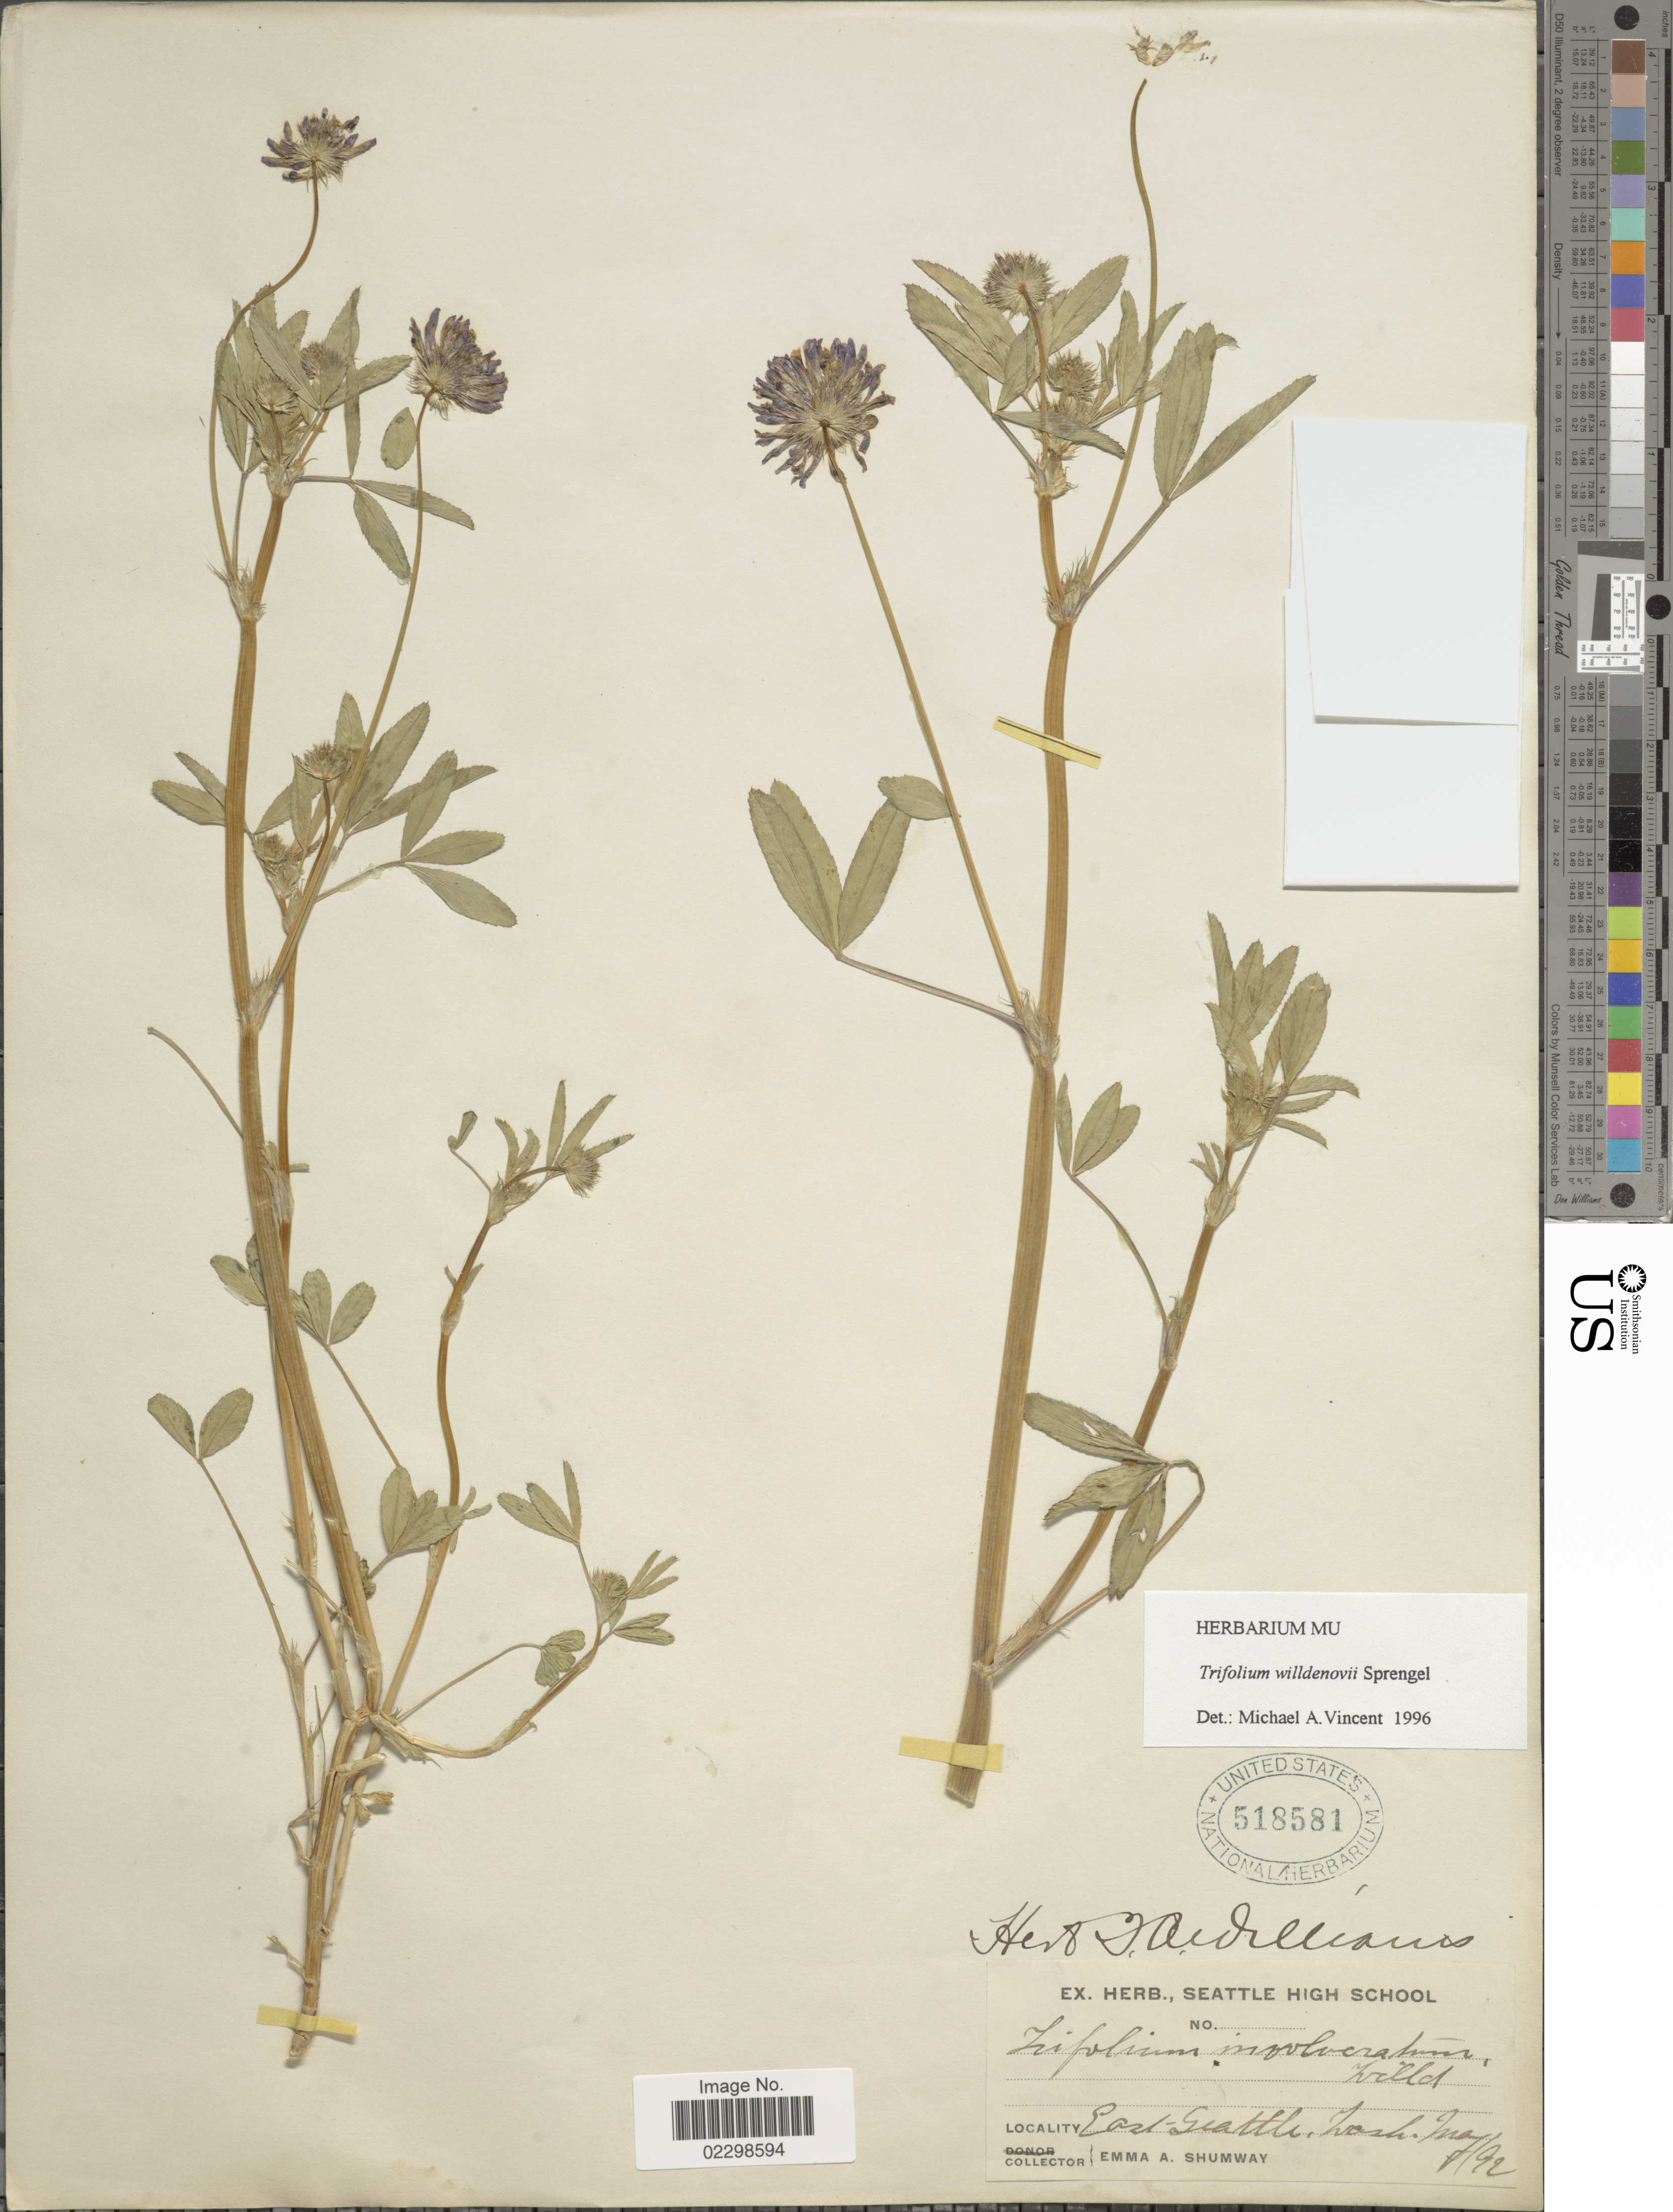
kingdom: Plantae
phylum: Tracheophyta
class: Magnoliopsida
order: Fabales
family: Fabaceae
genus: Trifolium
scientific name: Trifolium willdenovii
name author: Spreng.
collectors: E. Shumway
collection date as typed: Transcribed d/m/y: /5/92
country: United States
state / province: Washington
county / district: King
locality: East-Seattle, Wash.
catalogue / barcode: US 518581